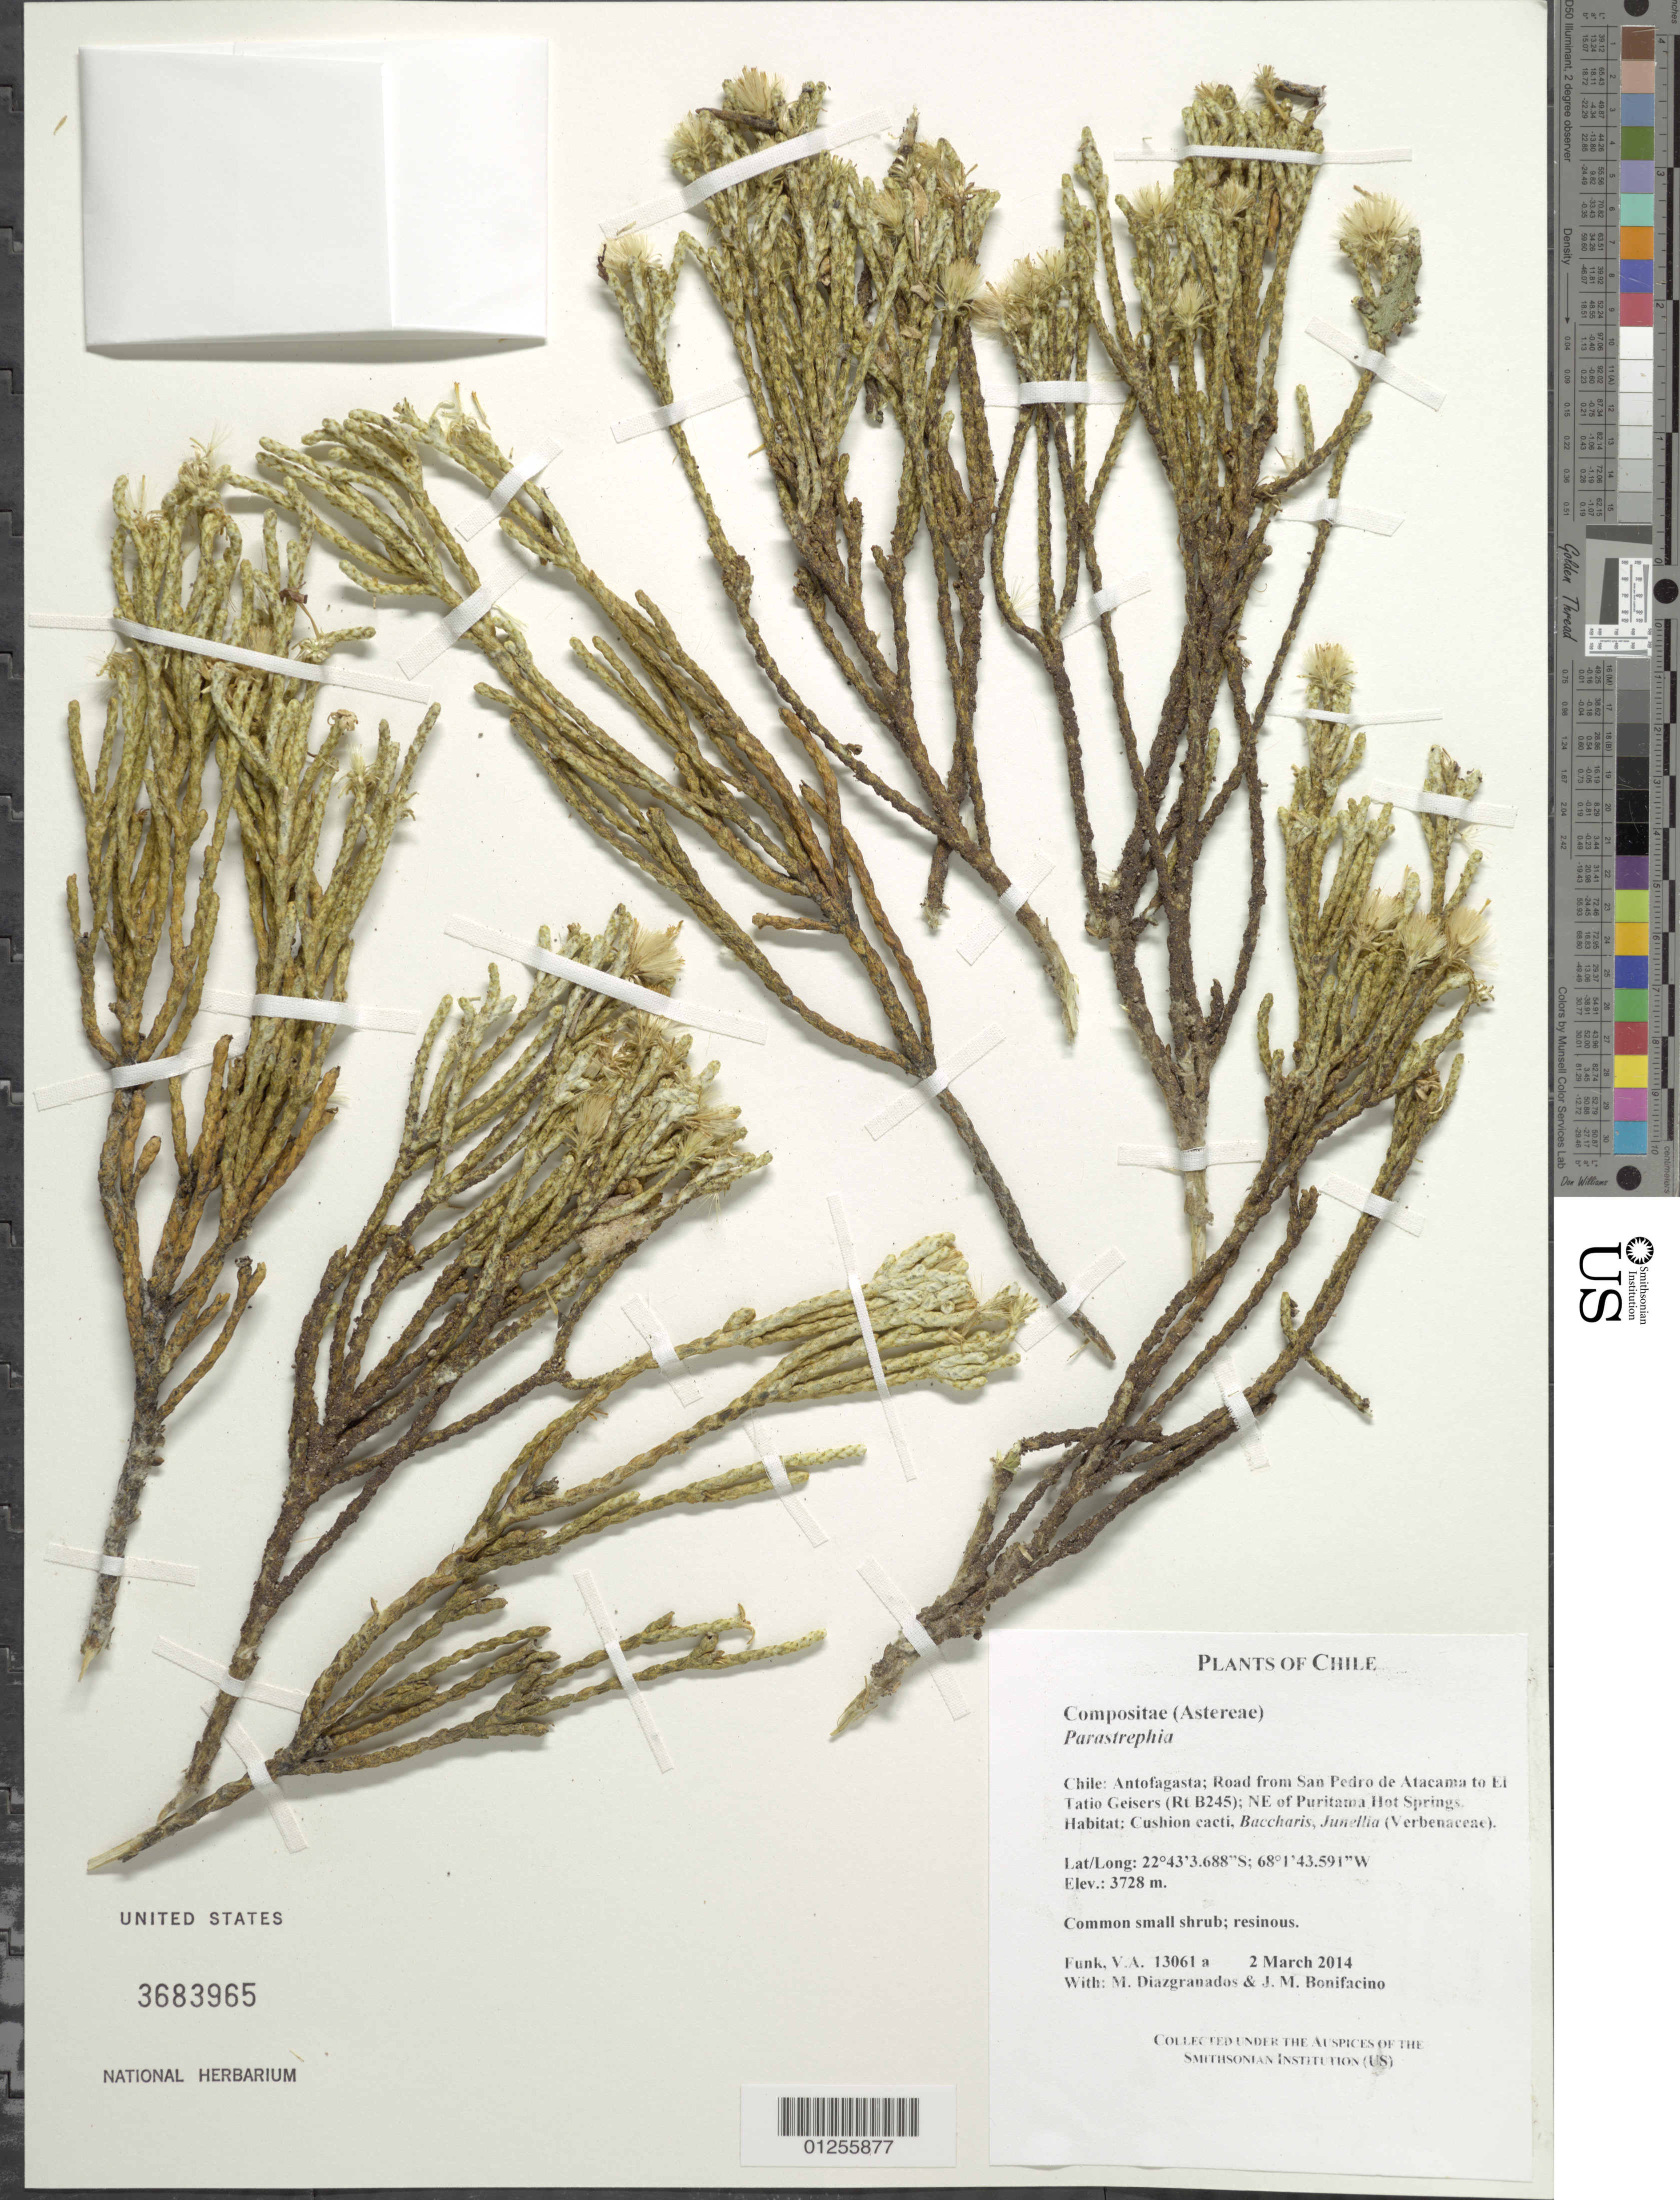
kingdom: Plantae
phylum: Tracheophyta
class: Magnoliopsida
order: Asterales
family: Asteraceae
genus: Parastrephia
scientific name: Parastrephia sp.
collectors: V. Funk, M. Diazgranados C. & M. Bonifacino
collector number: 13061 a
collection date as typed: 2 March 2014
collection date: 2014-03-02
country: Chile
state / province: Antofagasta (II)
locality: Road from San Pedro de Atacama to El Tatio Geisers (Rt B245); NE of Puritama Hot Springs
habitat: Cushion cacti, Baccharis, Junellia (Verbenaceae)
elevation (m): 3738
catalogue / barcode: US 3683965